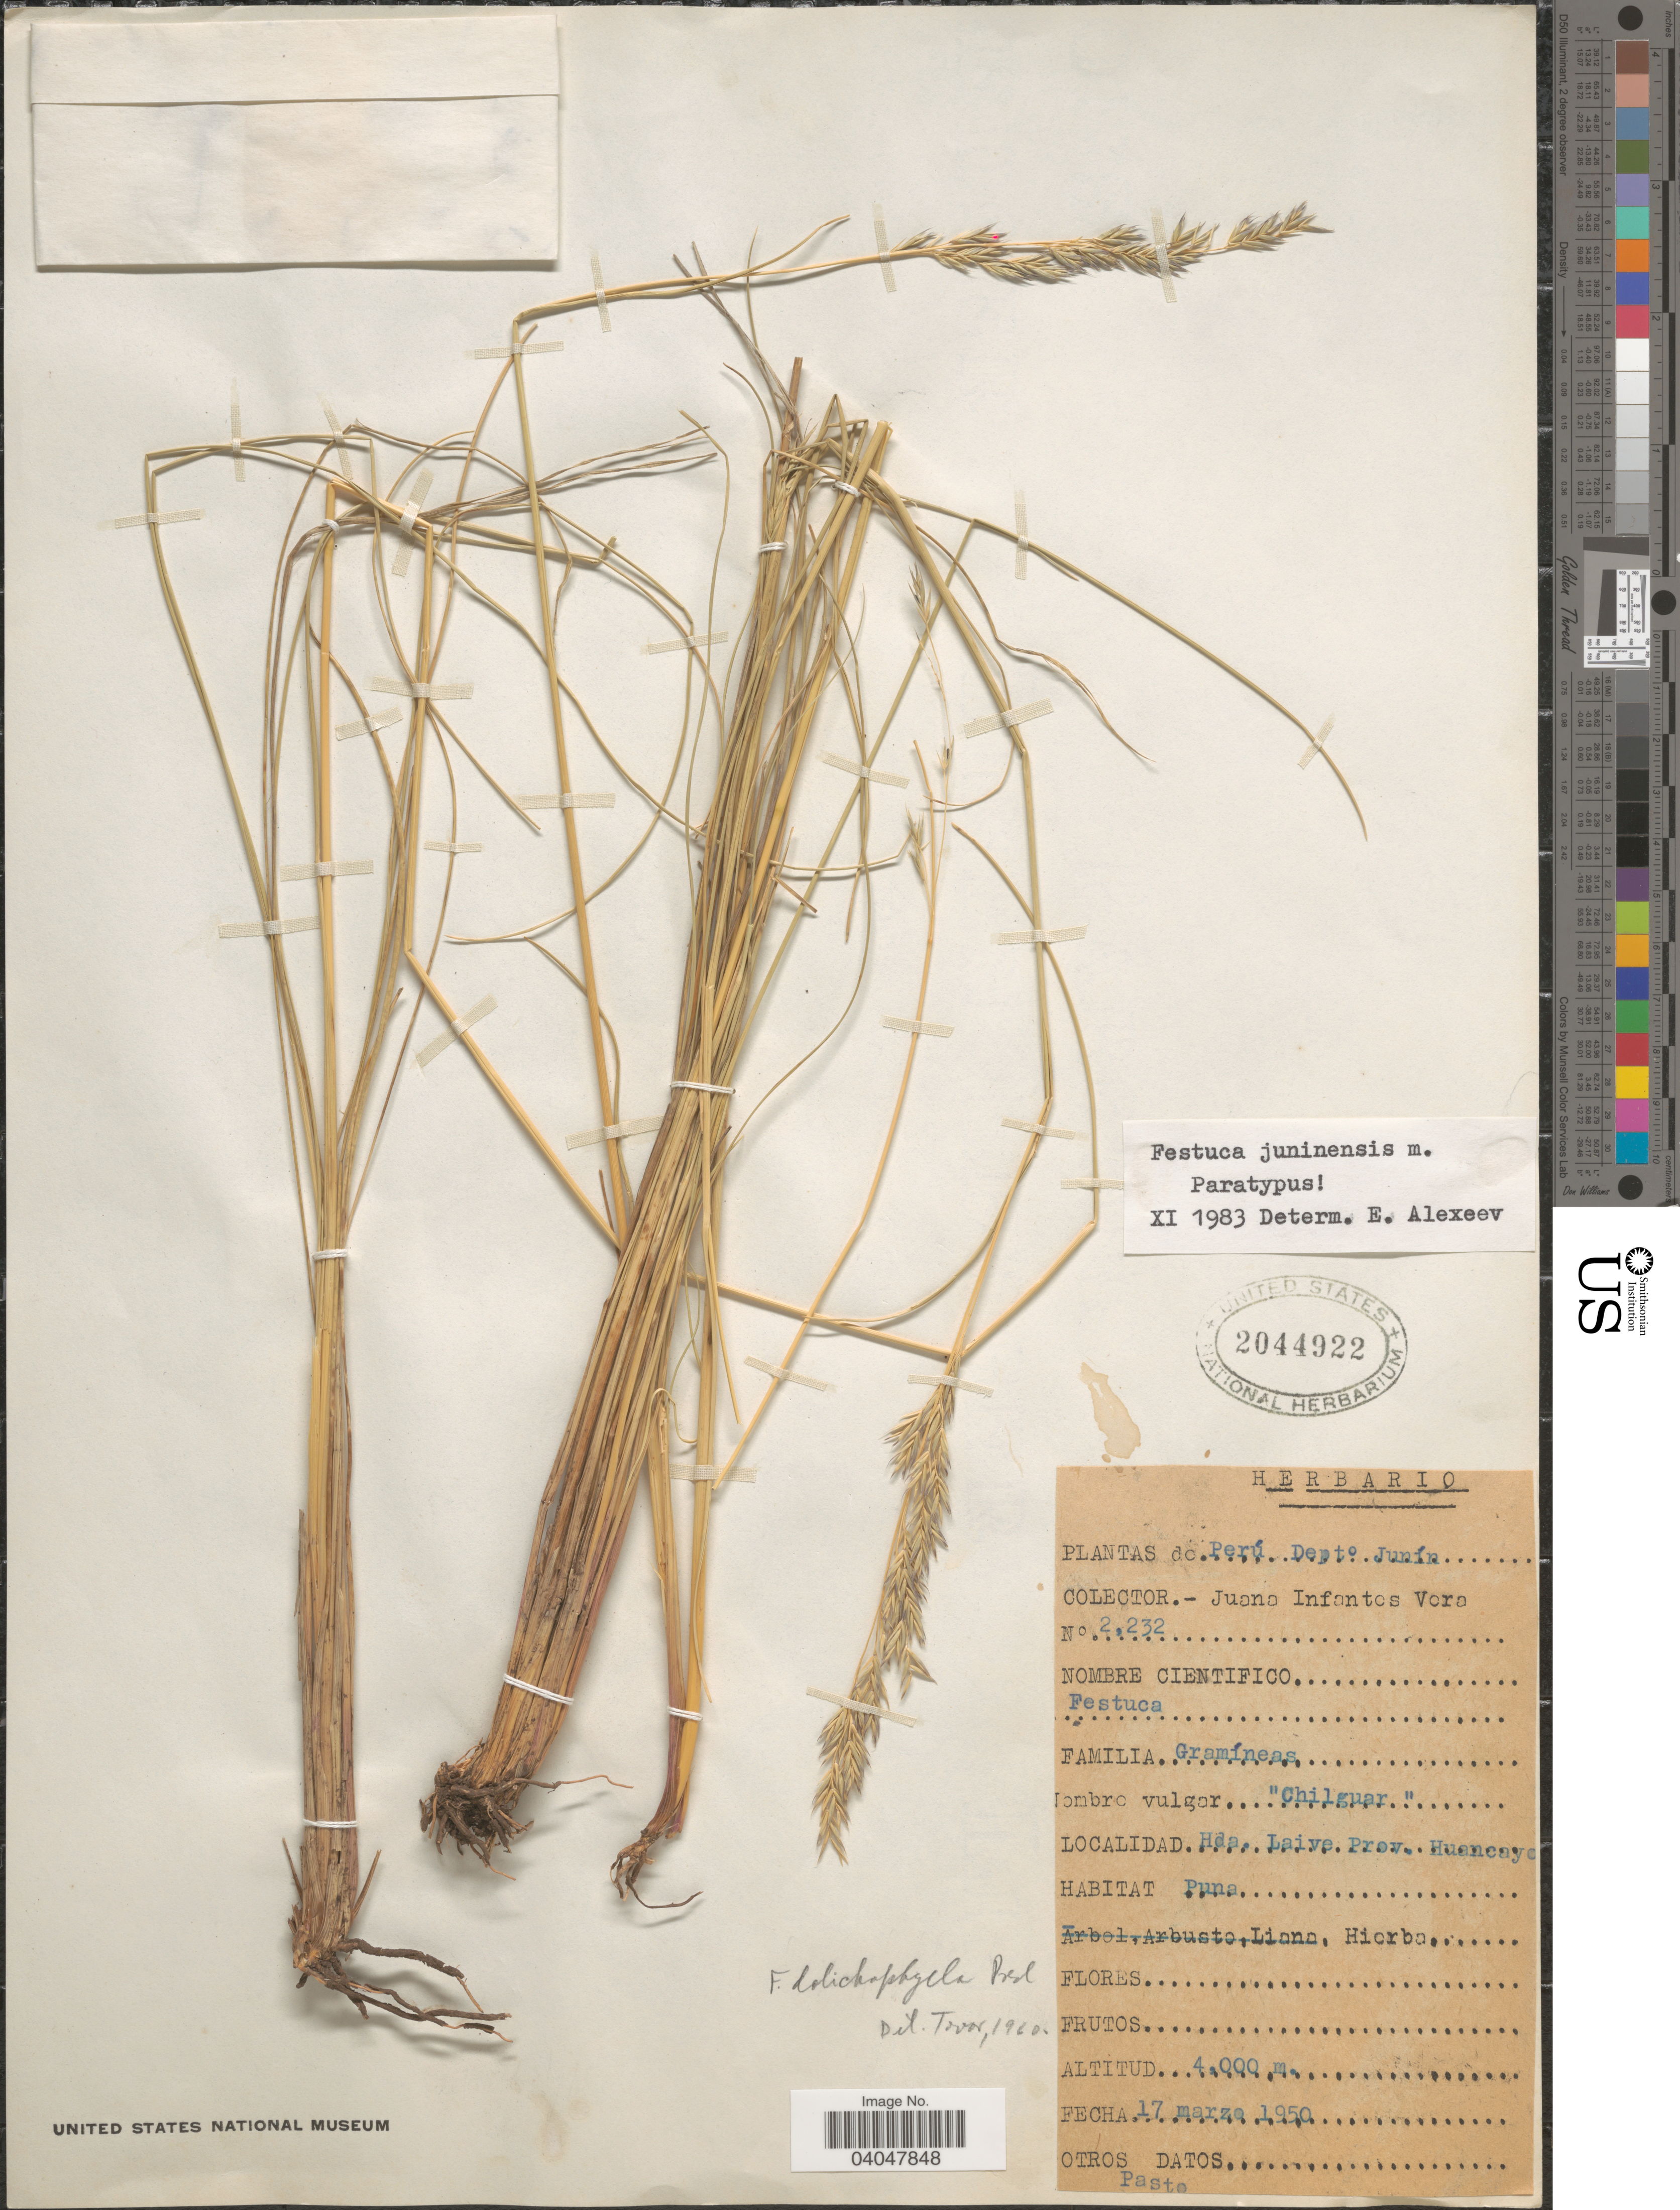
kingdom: Plantae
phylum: Tracheophyta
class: Liliopsida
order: Poales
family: Poaceae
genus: Festuca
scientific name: Festuca juninensis ined.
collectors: J. Infantes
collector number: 2232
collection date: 1950-03-17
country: Peru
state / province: Junín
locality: Depto Junín. Hda. Laive Prov. Huancaya. Puna.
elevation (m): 4000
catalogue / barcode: US 2044922